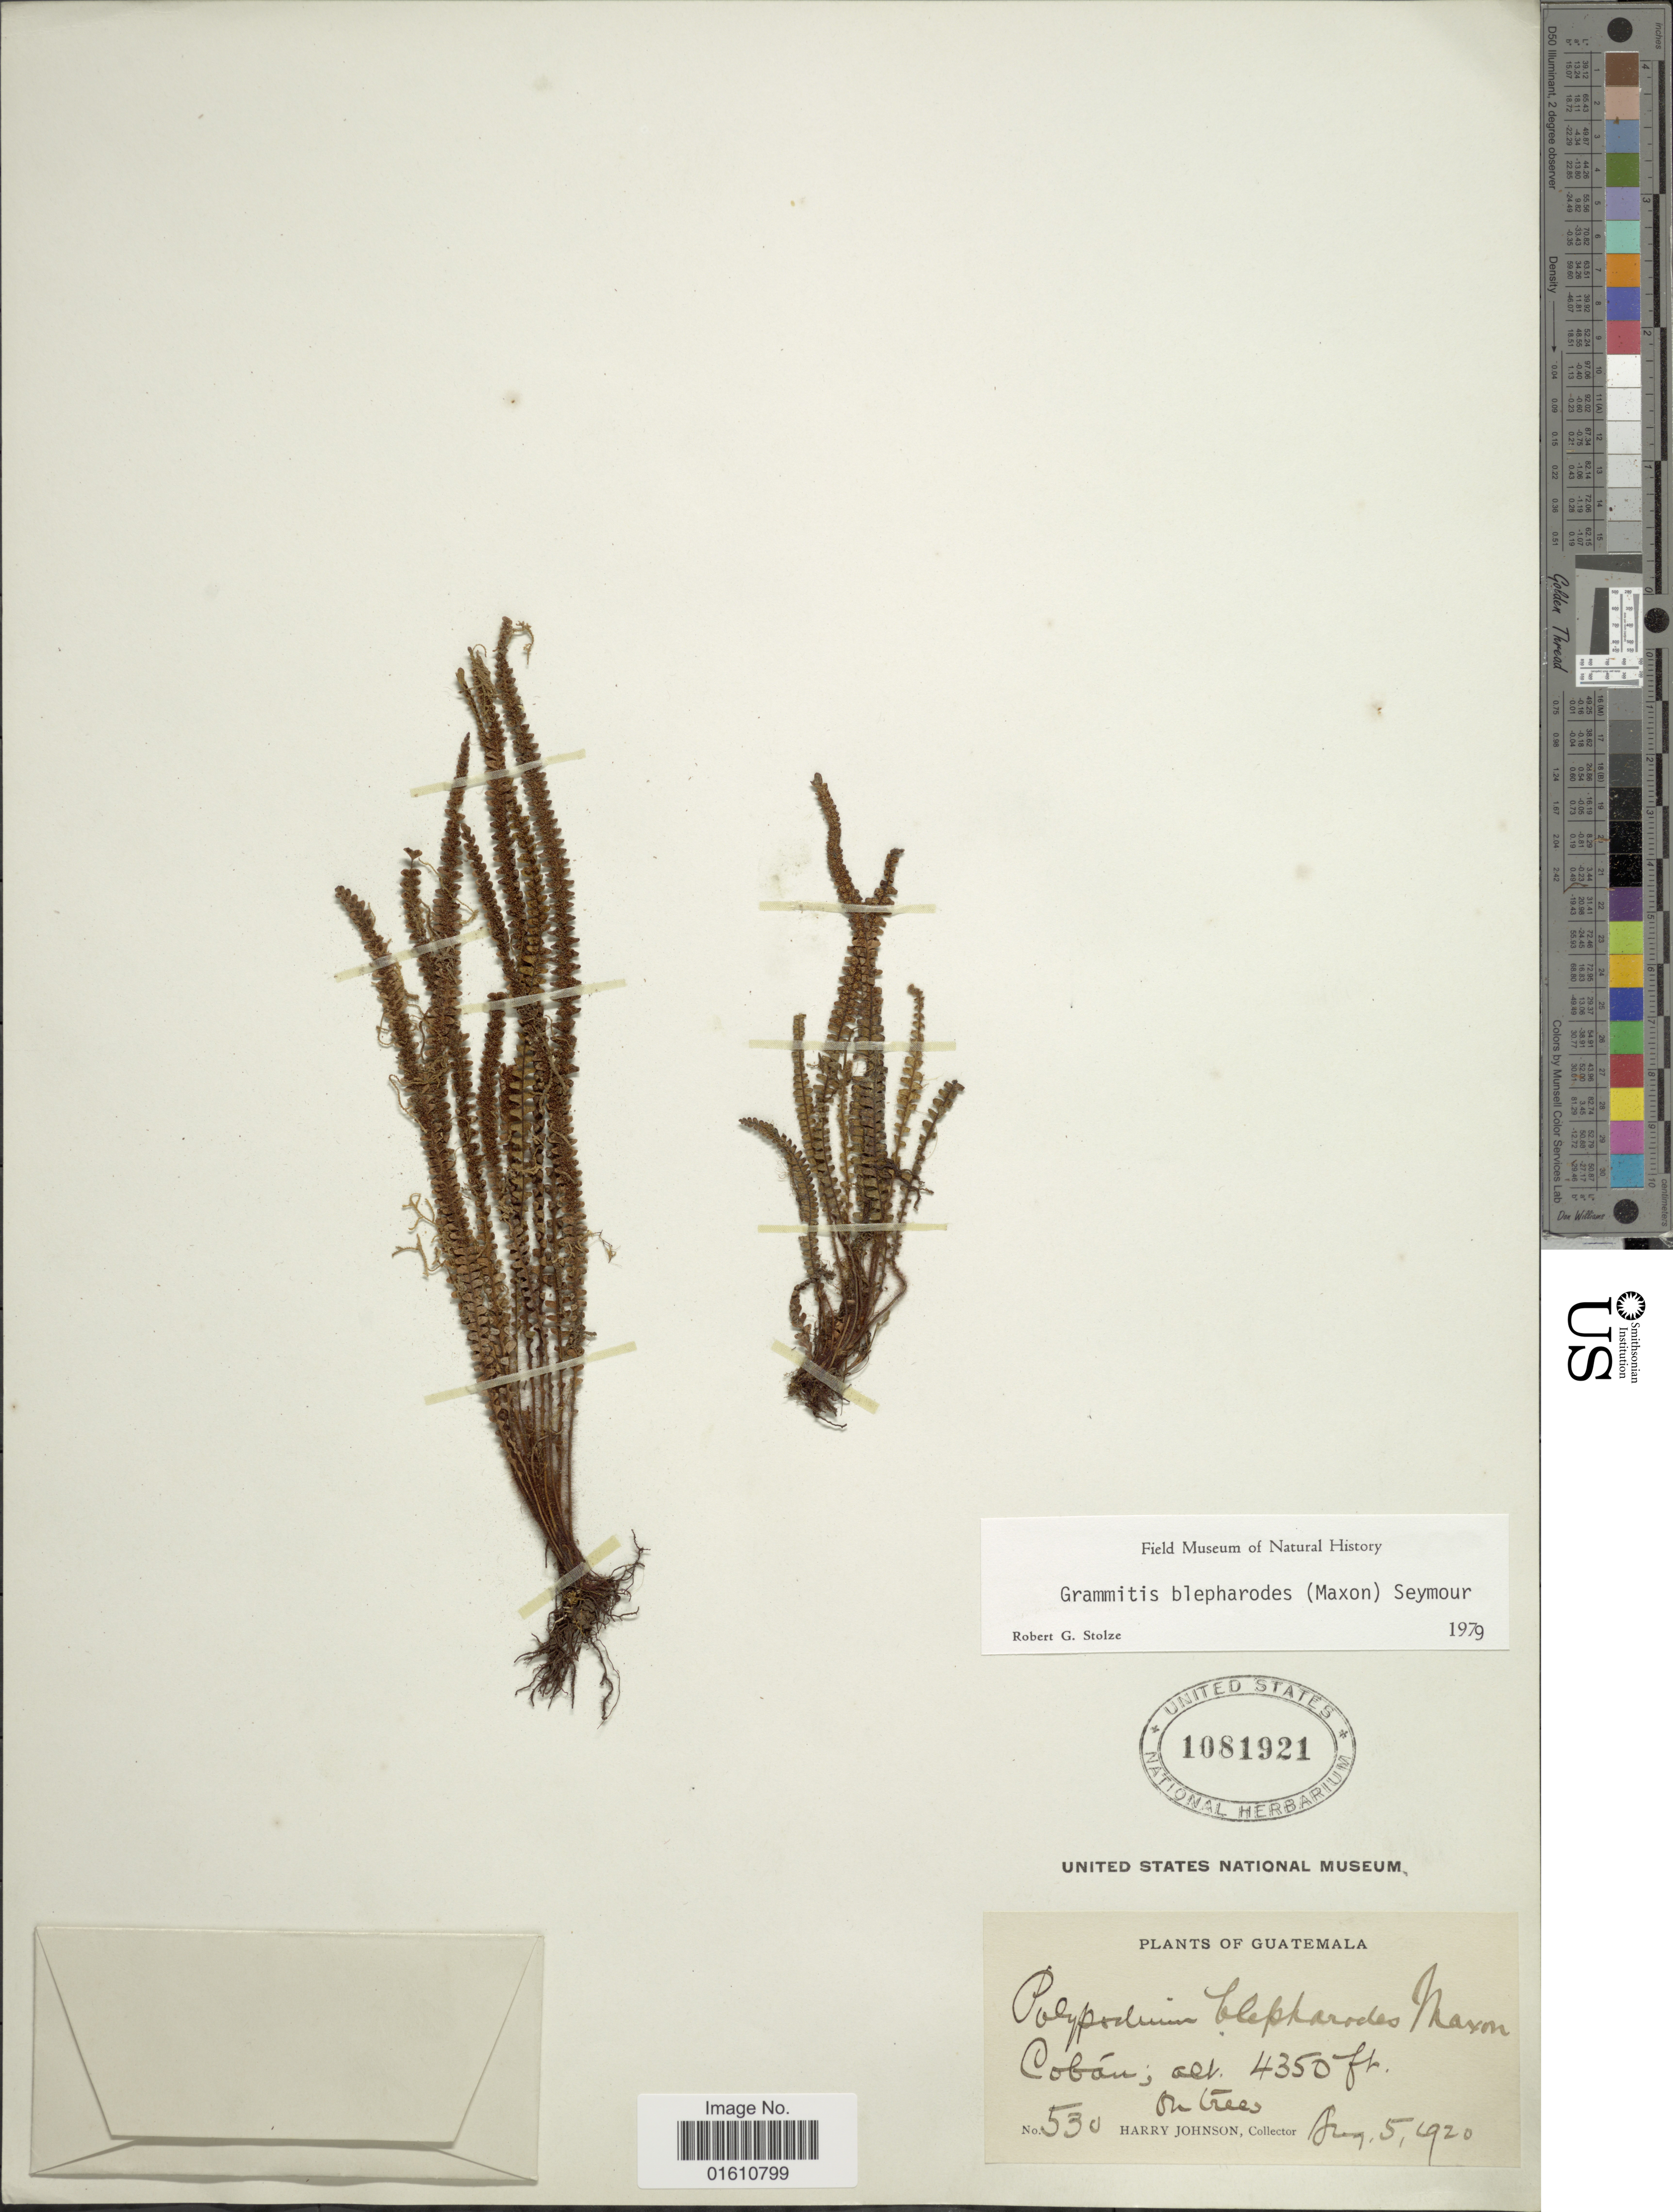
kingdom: Plantae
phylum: Tracheophyta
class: Polypodiopsida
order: Polypodiales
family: Polypodiaceae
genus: Moranopteris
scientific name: Moranopteris taenifolia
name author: (Jenman) R. Y. Hirai & J. Prado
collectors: H. Johnson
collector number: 530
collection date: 1920-08-05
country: Guatemala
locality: Coban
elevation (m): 1326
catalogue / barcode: US 1081921